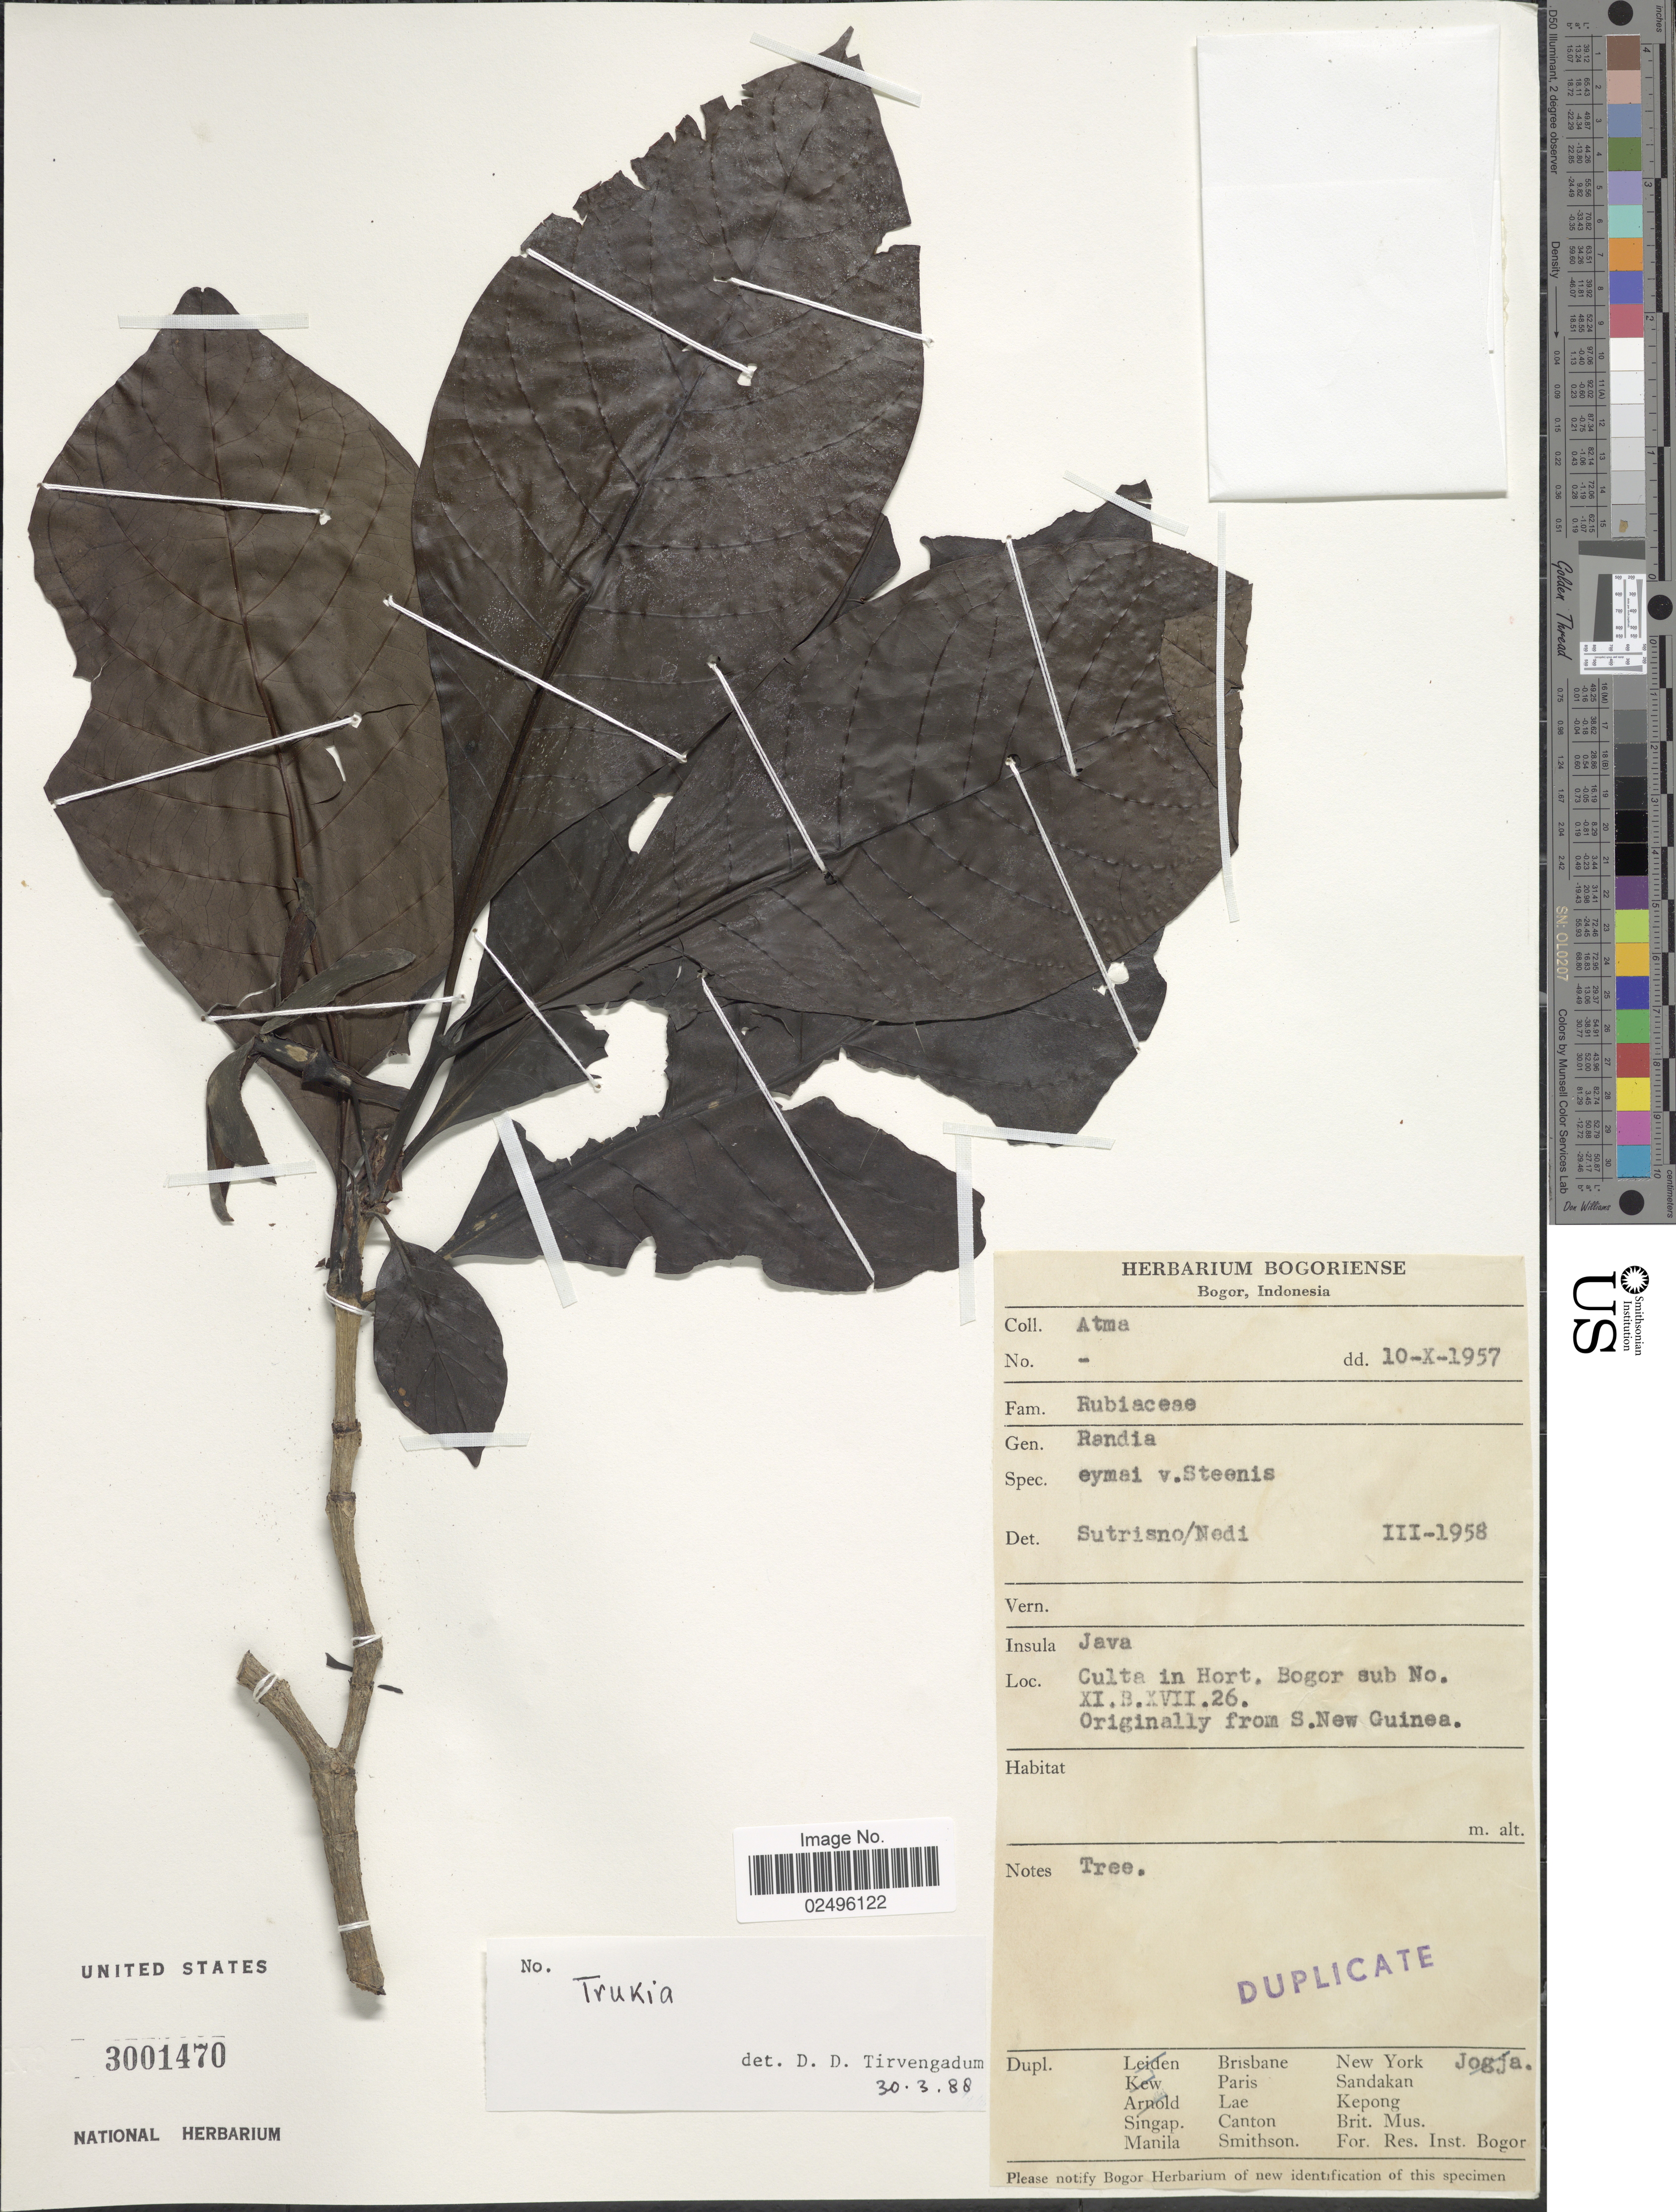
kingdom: Plantae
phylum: Tracheophyta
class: Magnoliopsida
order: Gentianales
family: Rubiaceae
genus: Trukia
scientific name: Trukia sp.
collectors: Atma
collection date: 1957-10-10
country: Indonesia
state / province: Java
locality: Insula Java, Culta in Hort. Bogor sub No XI. B. XVII. 26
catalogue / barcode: US 3001470